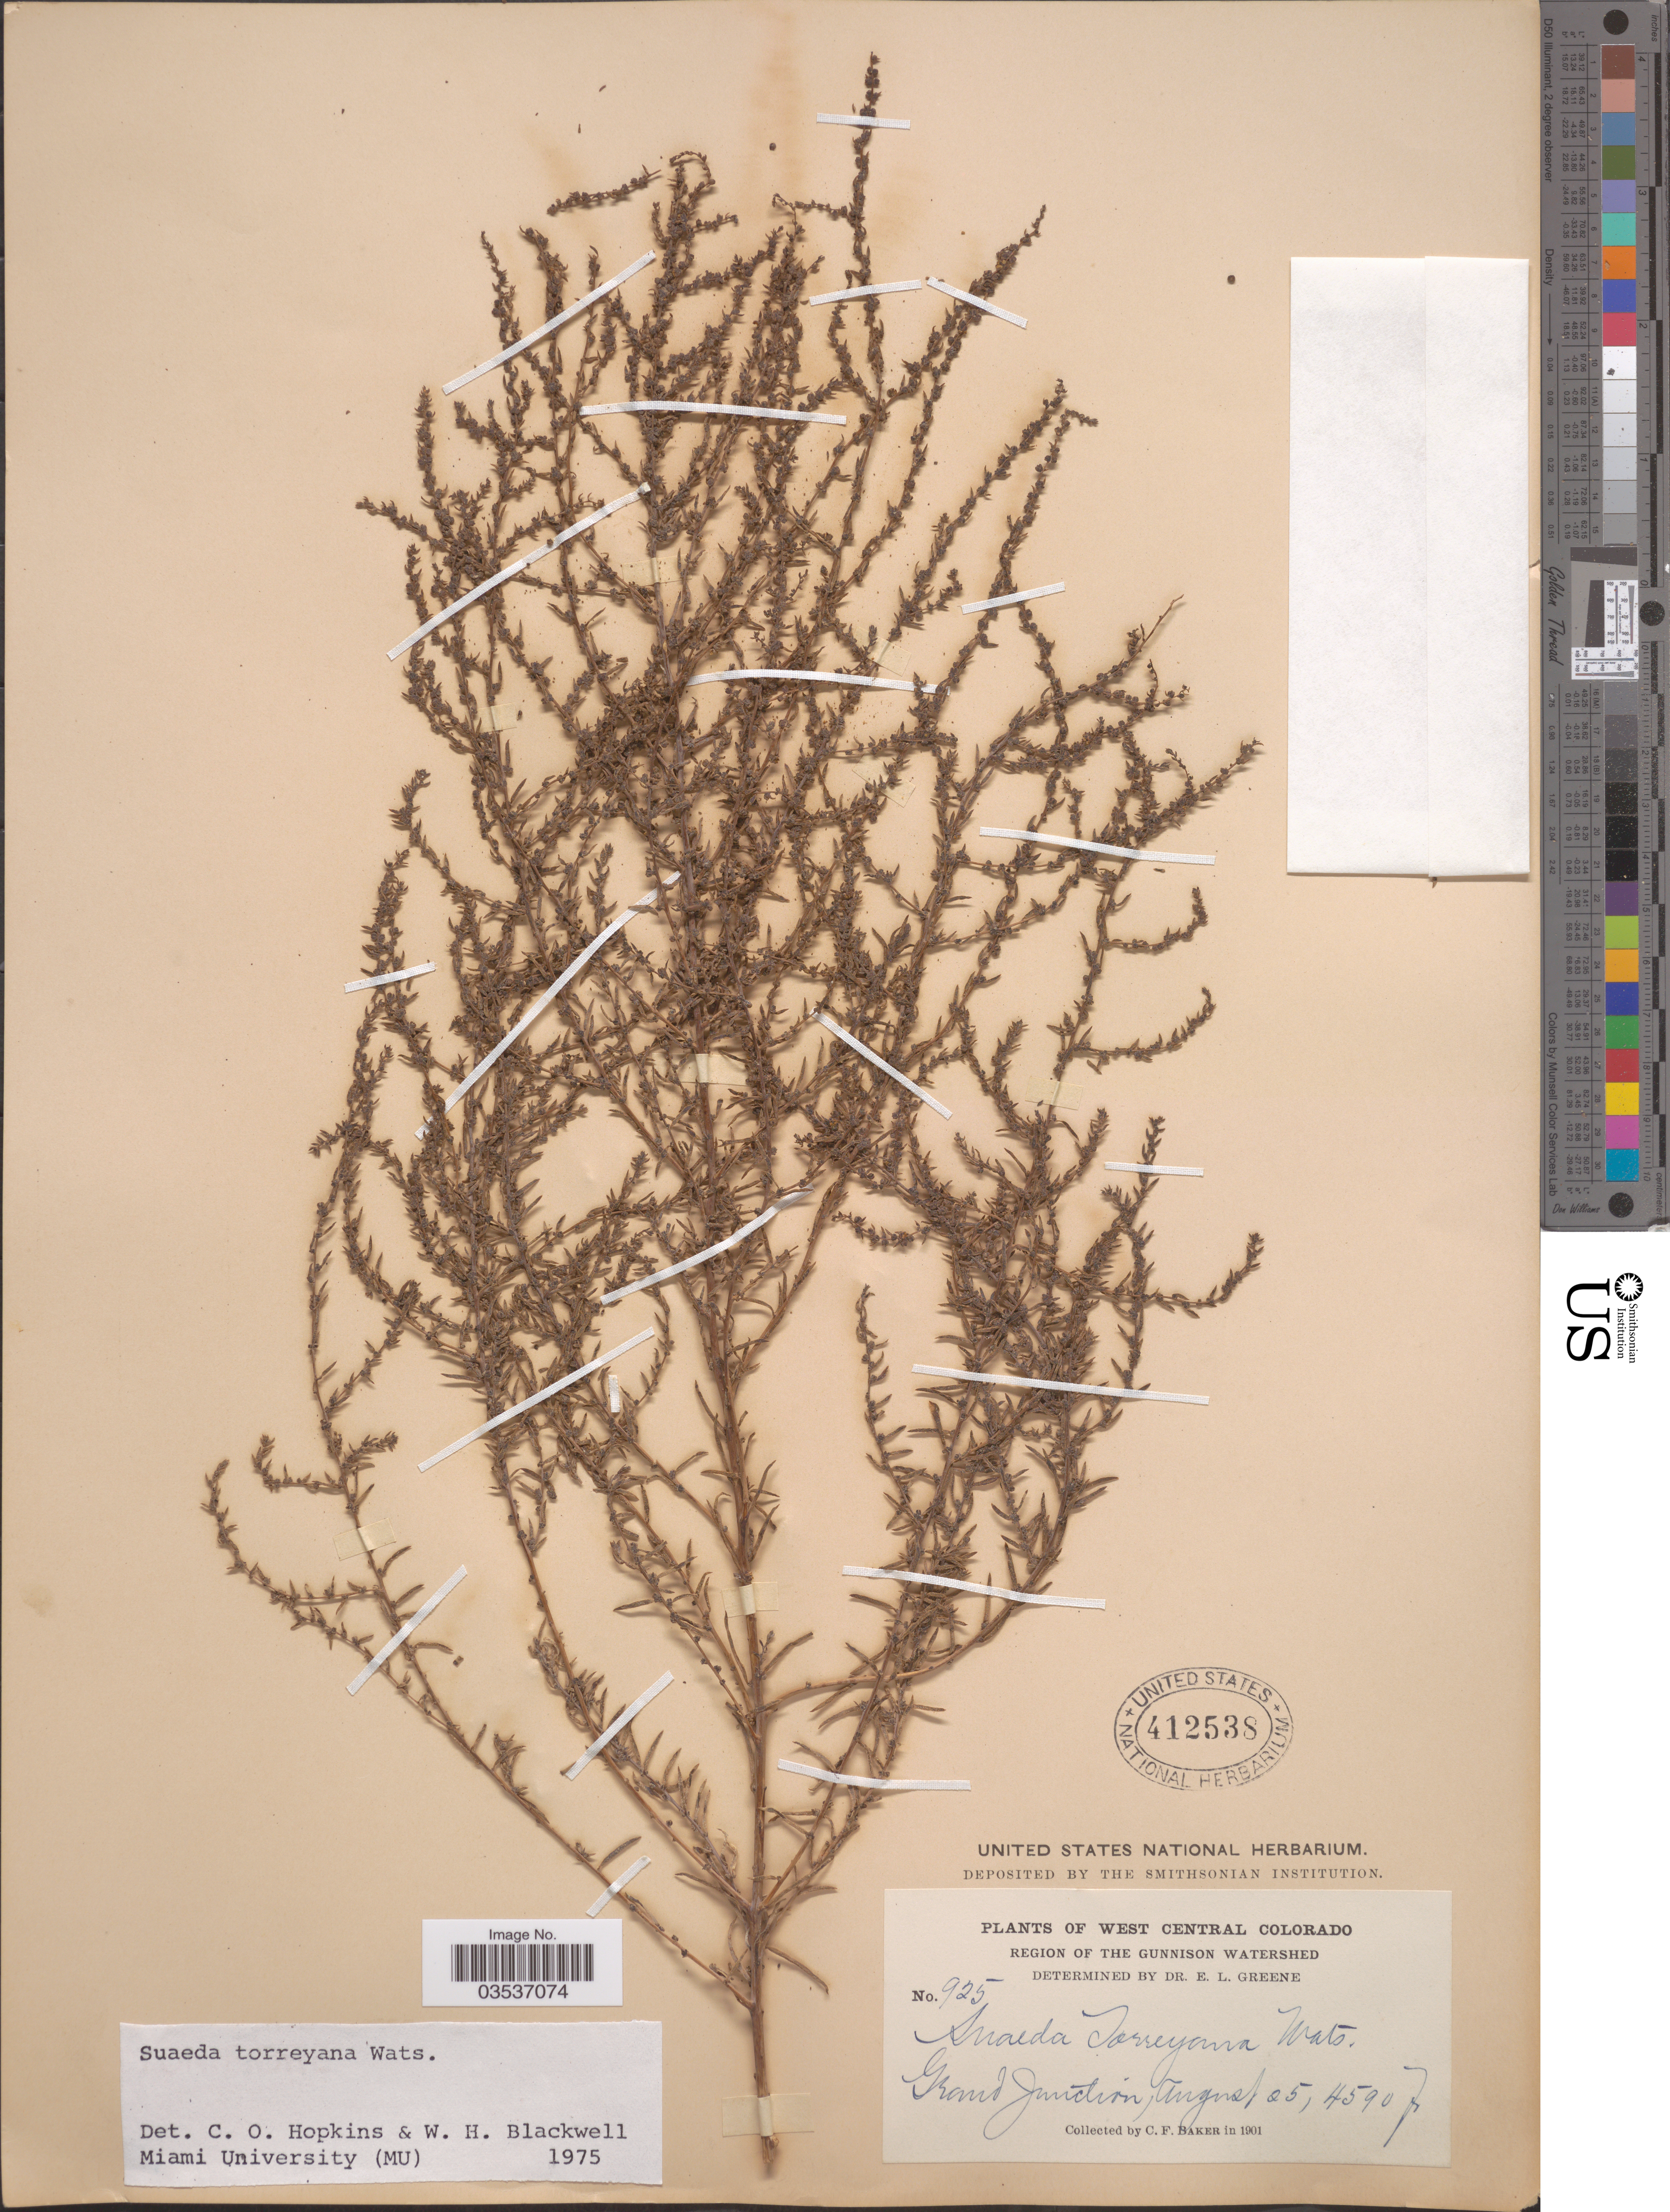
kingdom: Plantae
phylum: Tracheophyta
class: Magnoliopsida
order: Caryophyllales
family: Amaranthaceae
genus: Suaeda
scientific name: Suaeda torreyana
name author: S. Watson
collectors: C. F. Baker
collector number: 925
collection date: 1901-08-25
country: United States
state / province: Colorado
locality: West Central Colorado. Region of the Gunnison Watershed. Grand Junction.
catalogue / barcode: US 412538